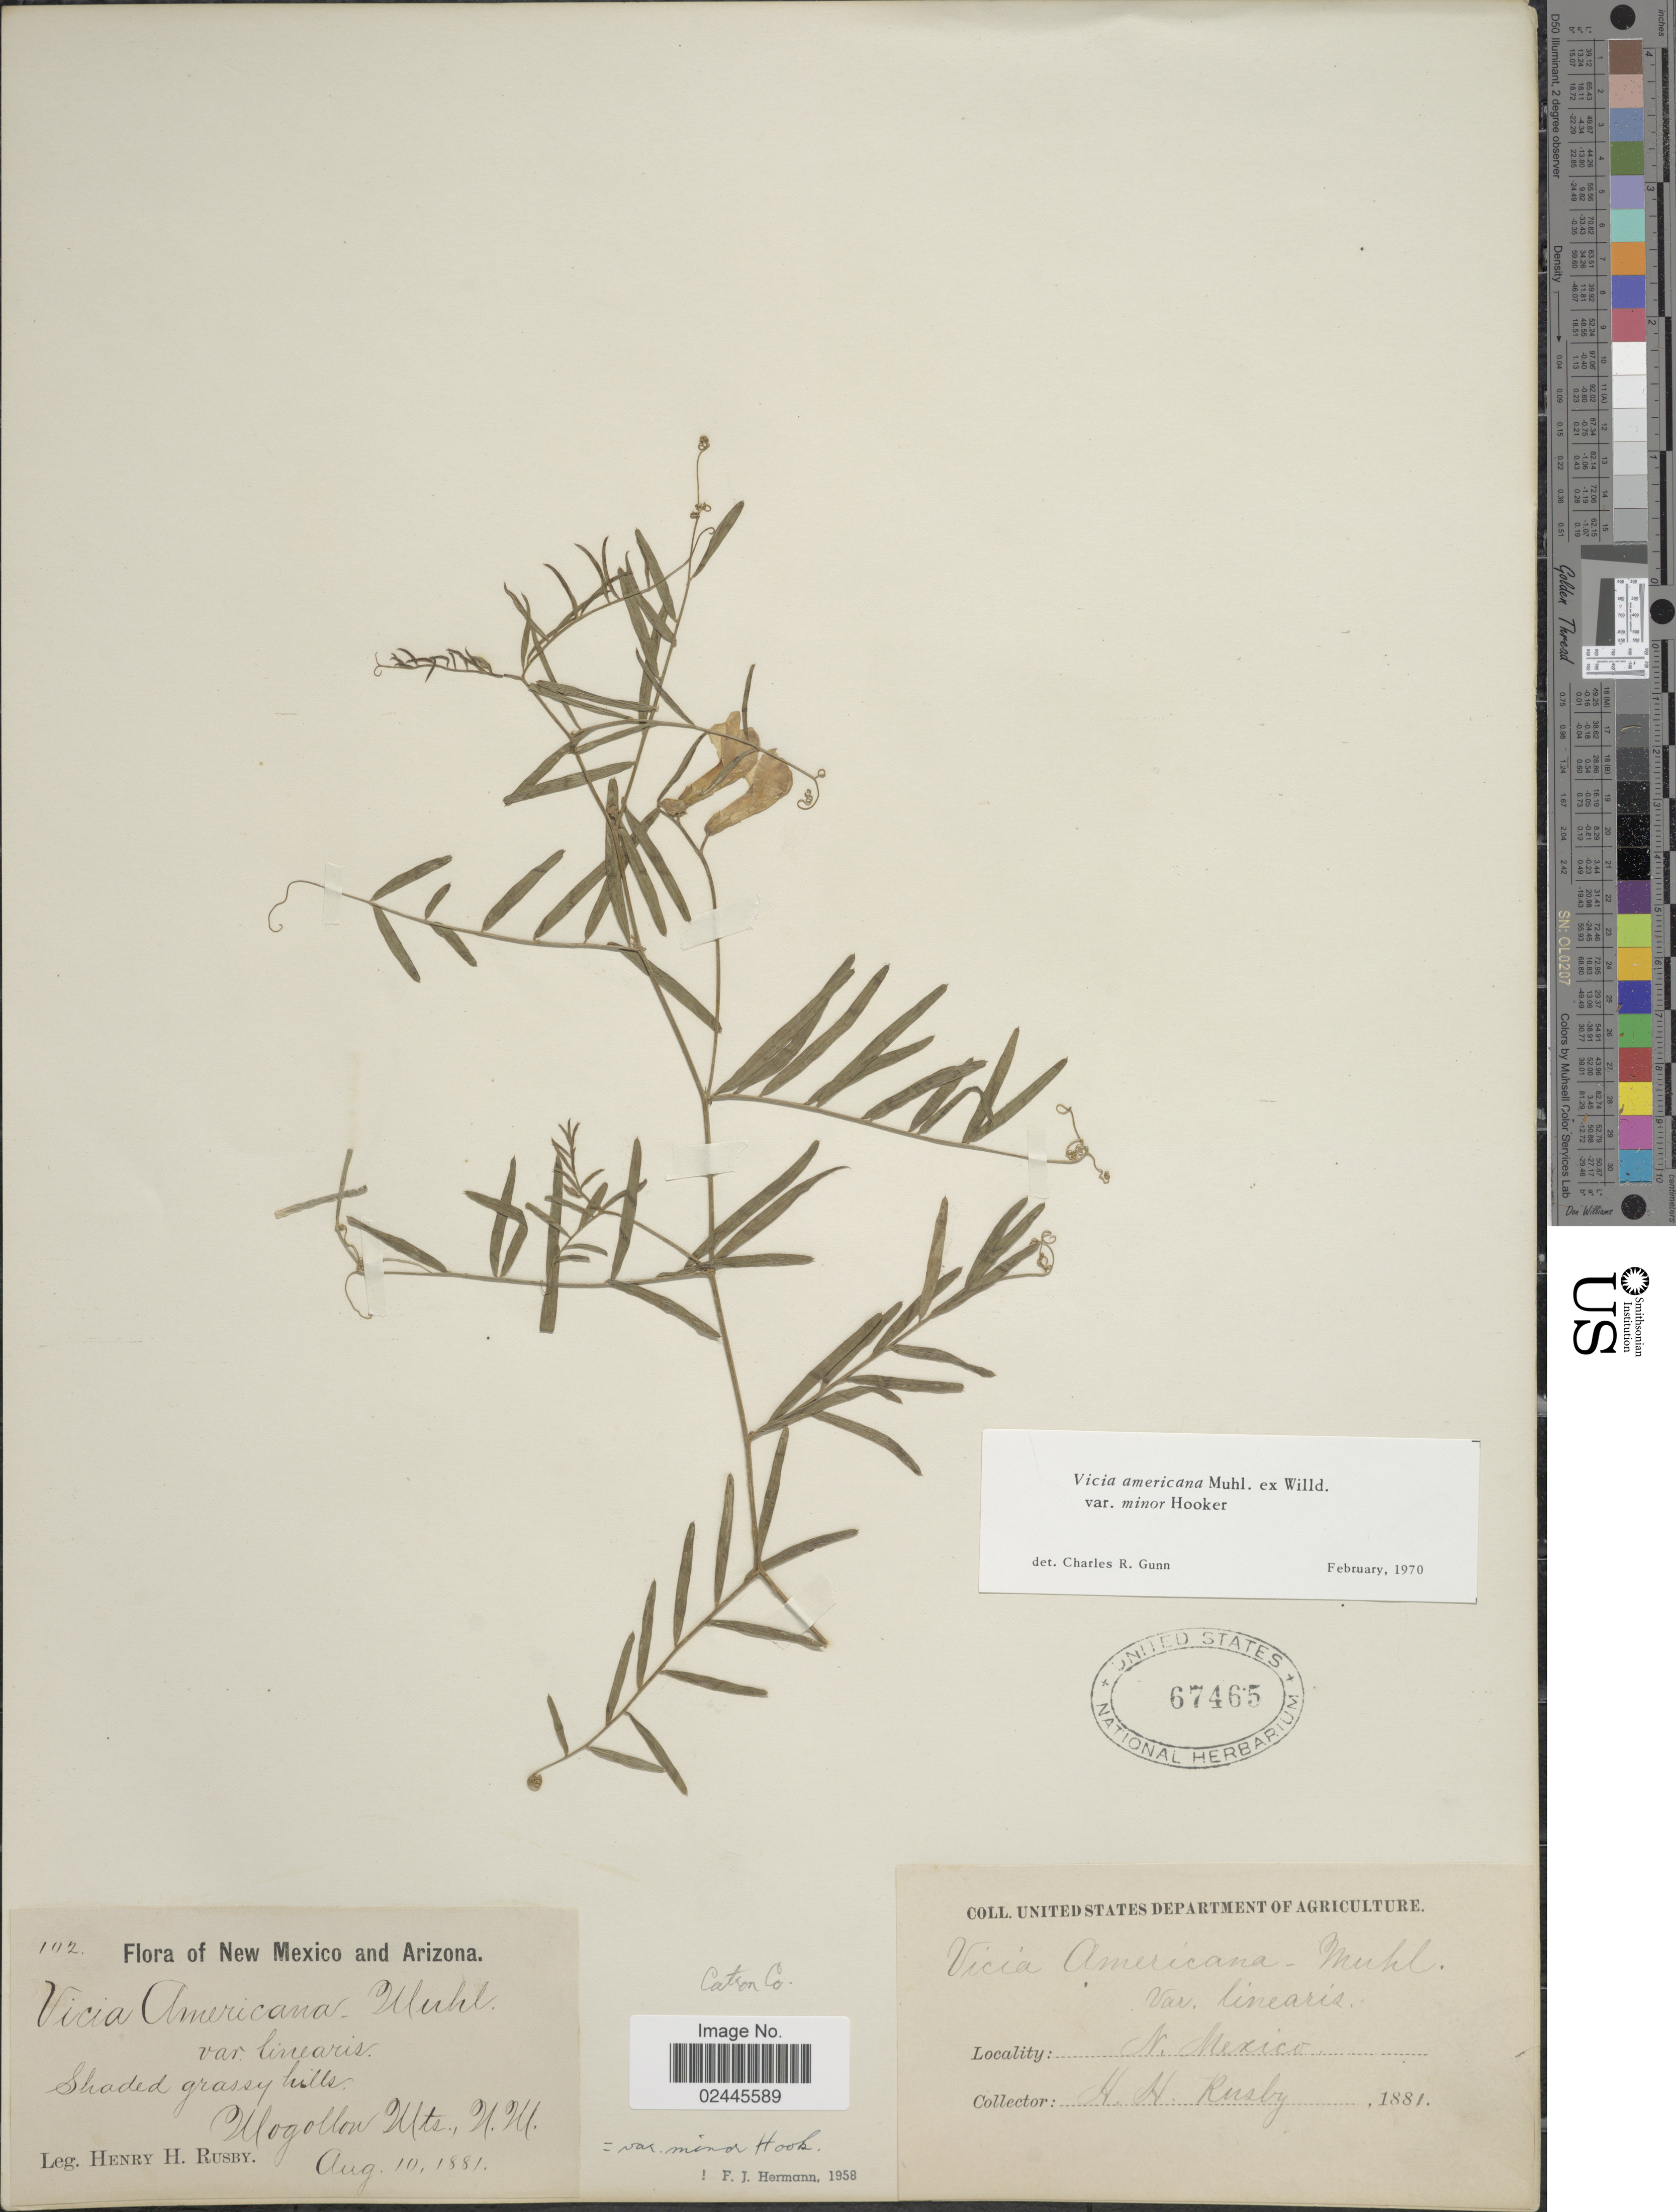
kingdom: Plantae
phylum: Tracheophyta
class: Magnoliopsida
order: Fabales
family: Fabaceae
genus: Vicia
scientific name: Vicia americana var. minor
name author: Hook.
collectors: H. H. Rusby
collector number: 102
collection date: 1881-08-10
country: United States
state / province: New Mexico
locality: Shaded grassy hills, Mogollon Mts.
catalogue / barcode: US 67465